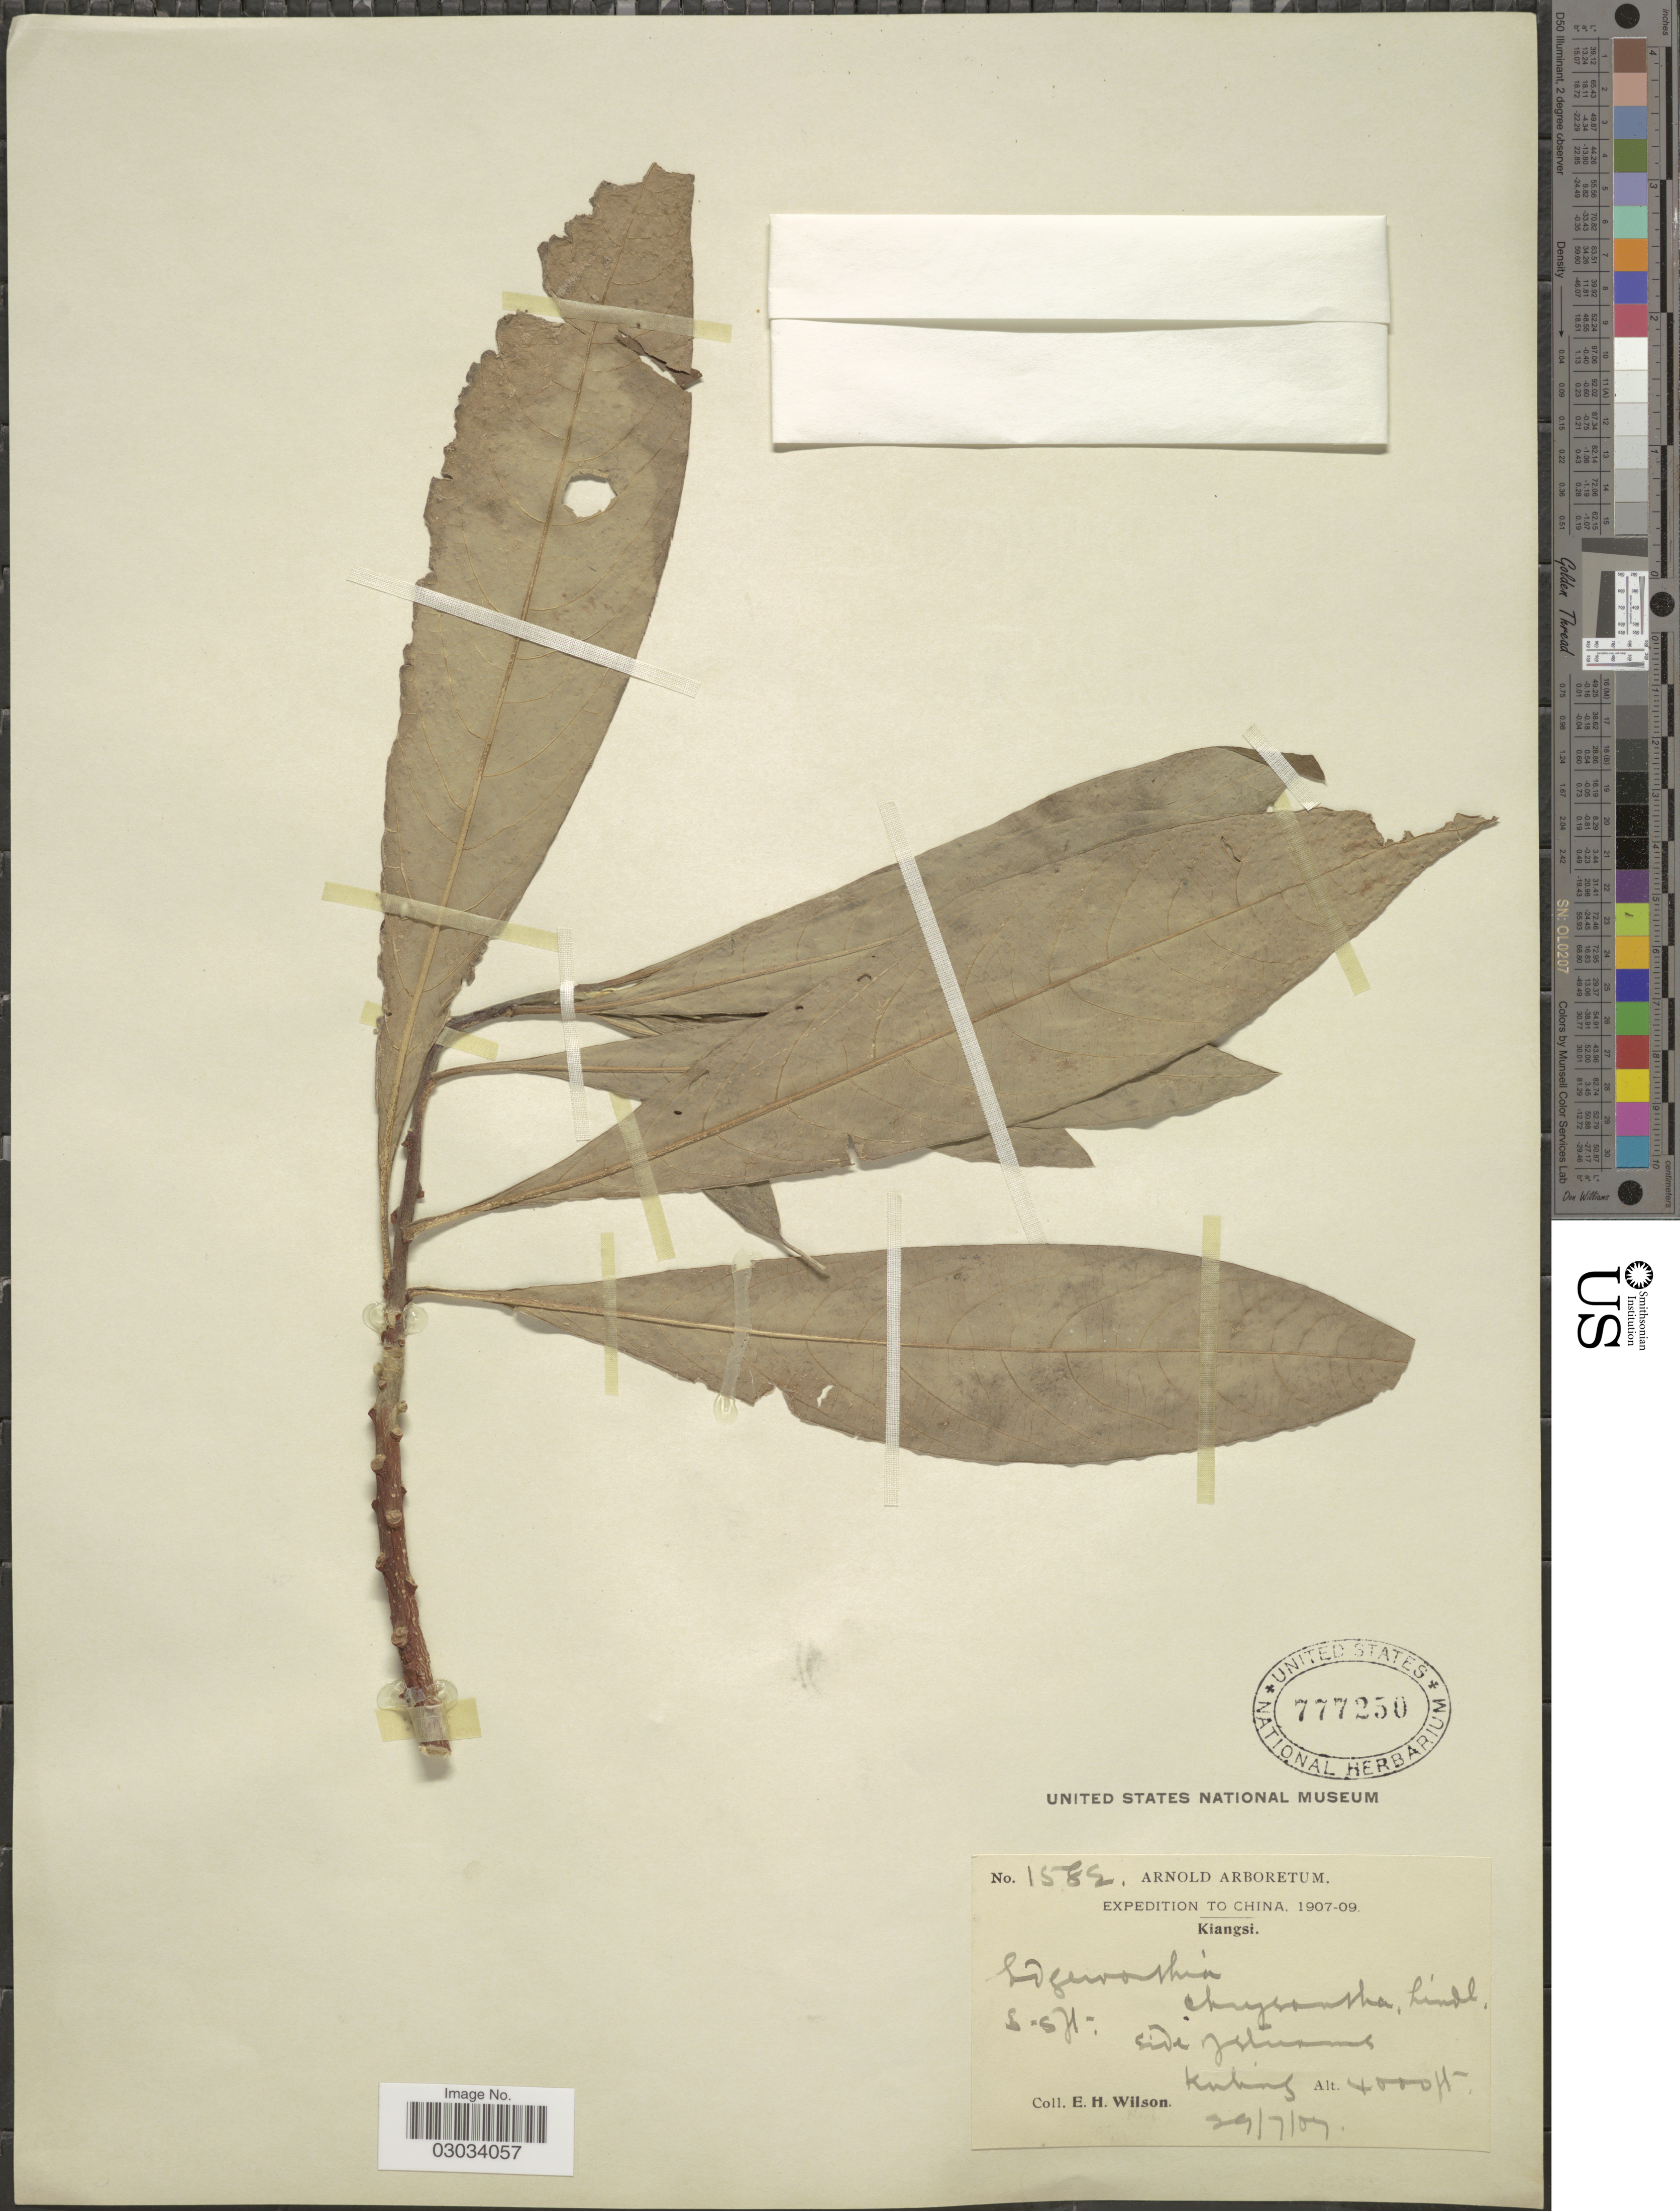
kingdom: Plantae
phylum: Tracheophyta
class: Magnoliopsida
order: Malvales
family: Thymelaeaceae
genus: Edgeworthia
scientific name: Edgeworthia chrysantha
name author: Lindl.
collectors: E. Wilson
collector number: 1589*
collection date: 1909-07-29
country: China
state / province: Jiangxi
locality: Kiangsi. Side of stream. Kuling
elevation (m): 1219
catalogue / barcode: US 777250